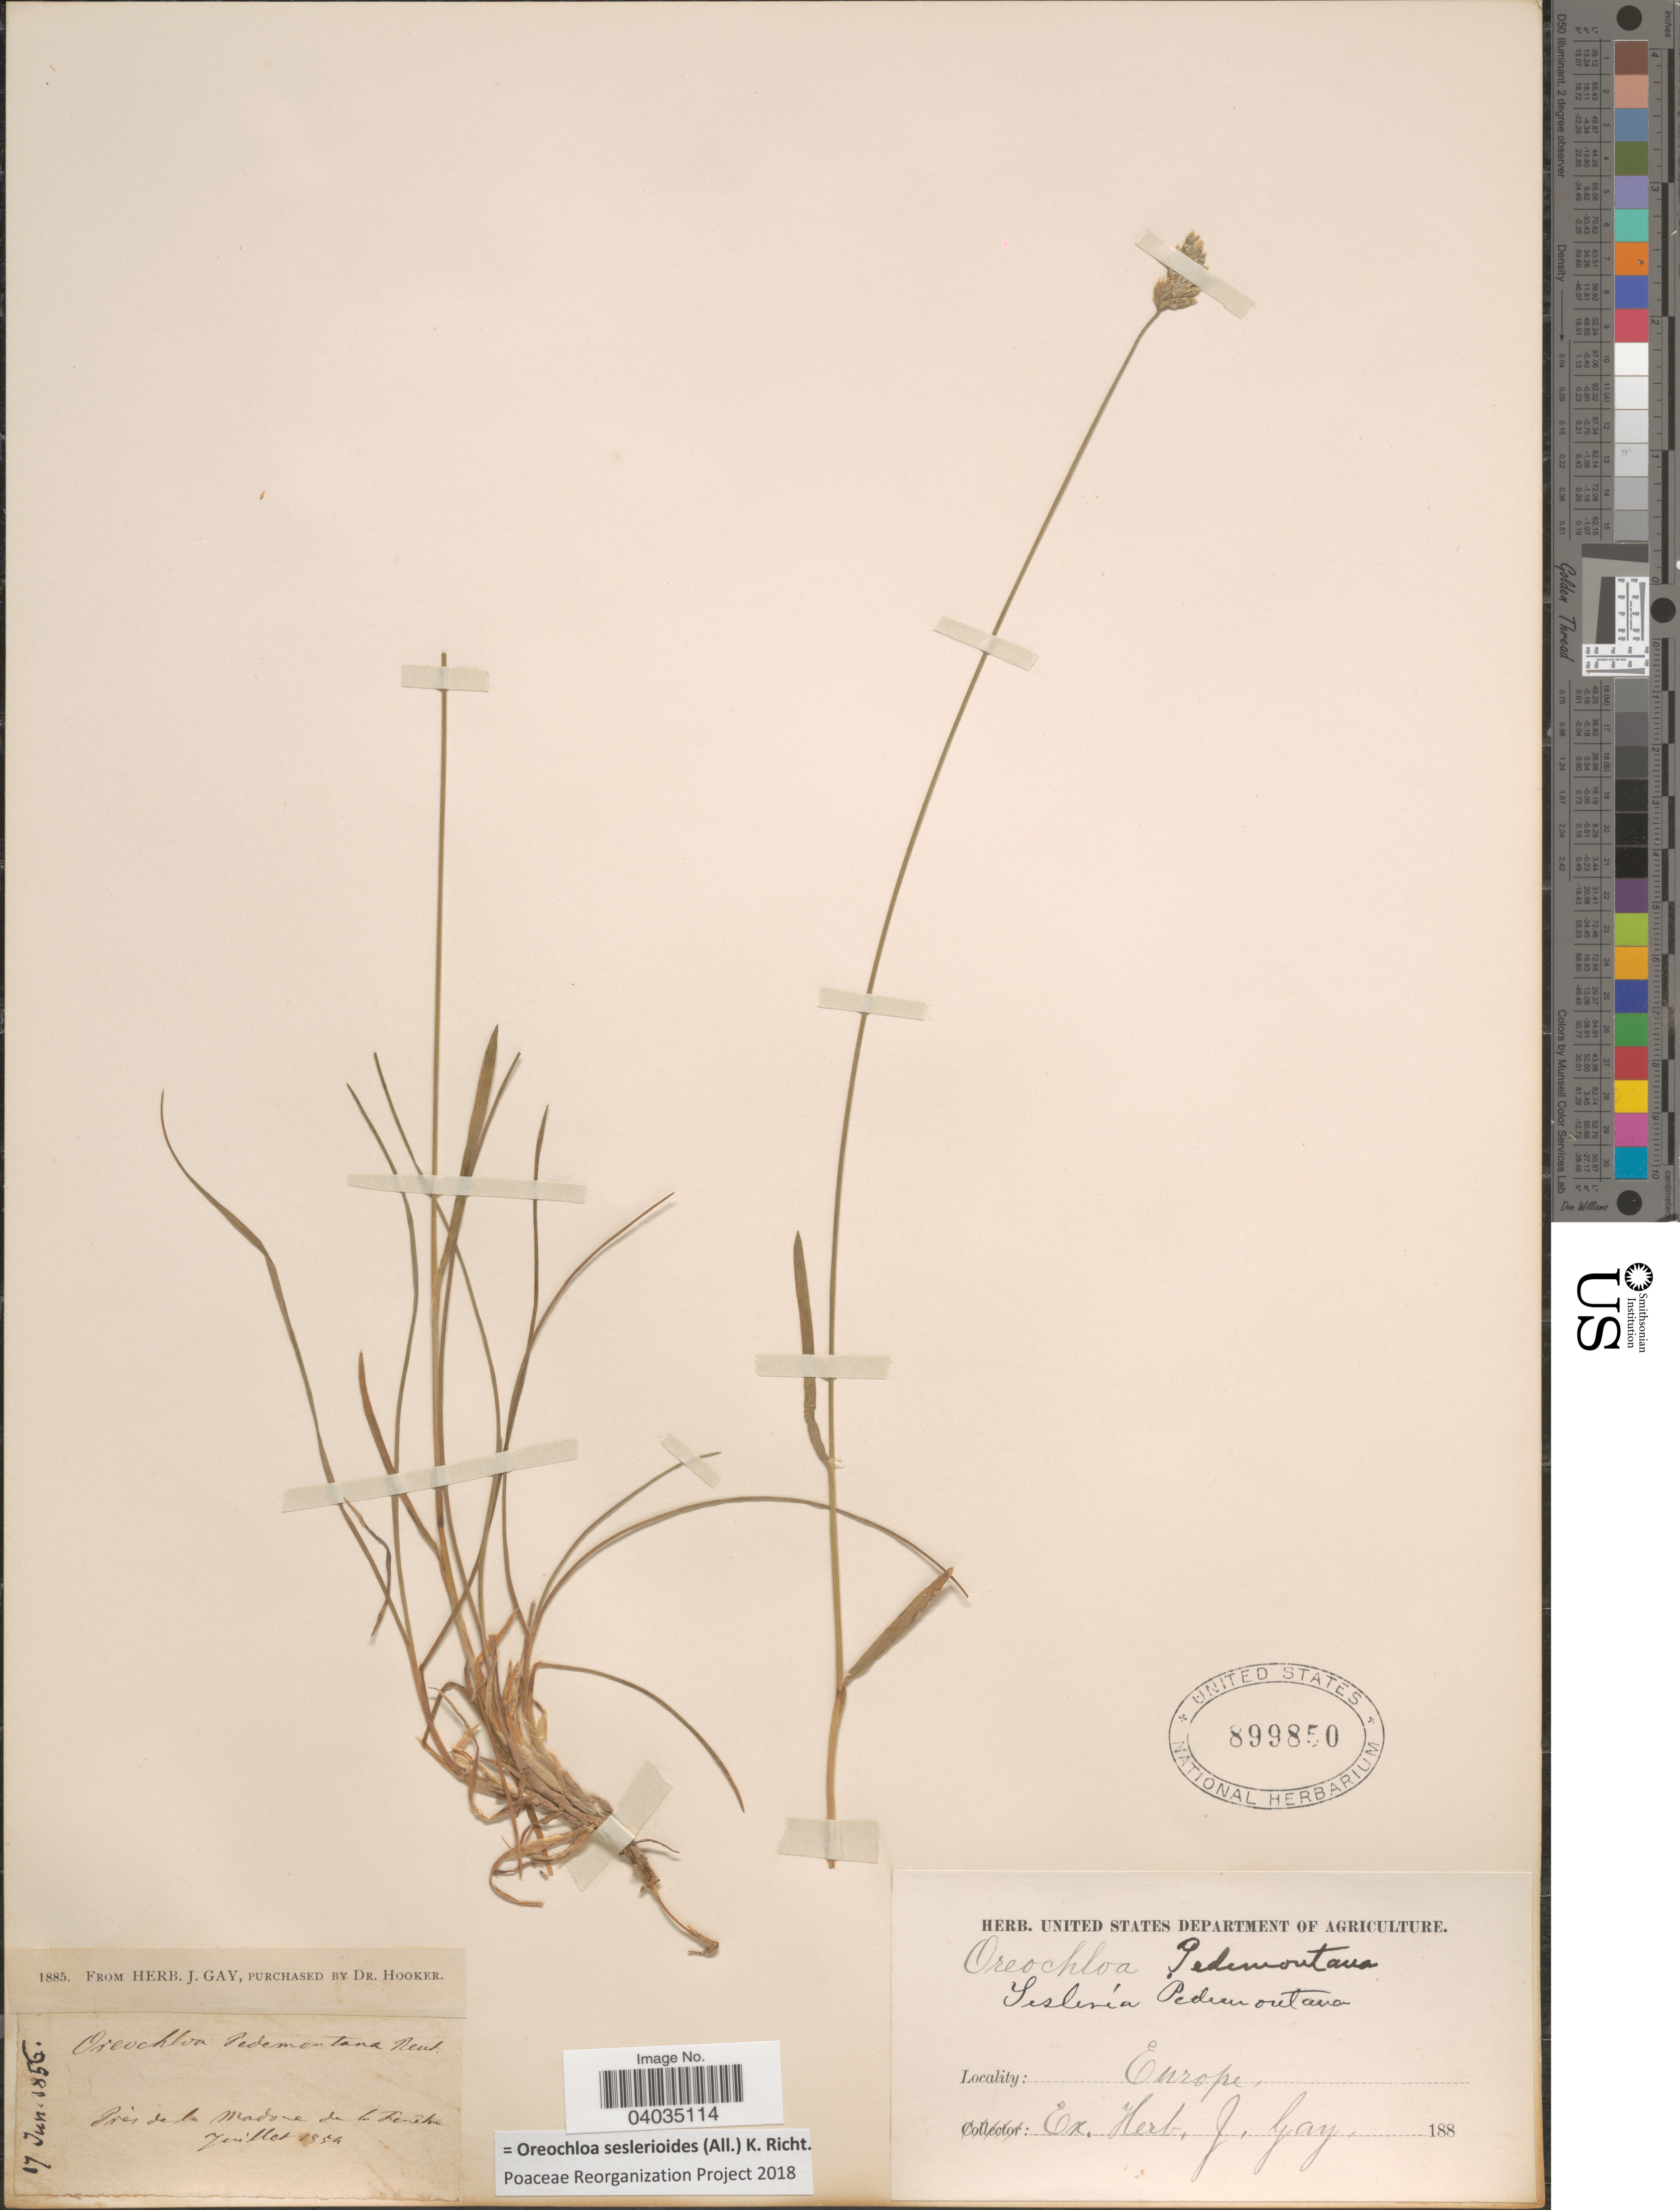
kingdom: Plantae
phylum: Tracheophyta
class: Liliopsida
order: Poales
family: Poaceae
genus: Oreochloa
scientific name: Oreochloa seslerioides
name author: (All.) K. Richt.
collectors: ex herb. J. Gay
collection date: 1854-07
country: France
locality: Europe. Près de la Madone de la Fenestre.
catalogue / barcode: US 899850